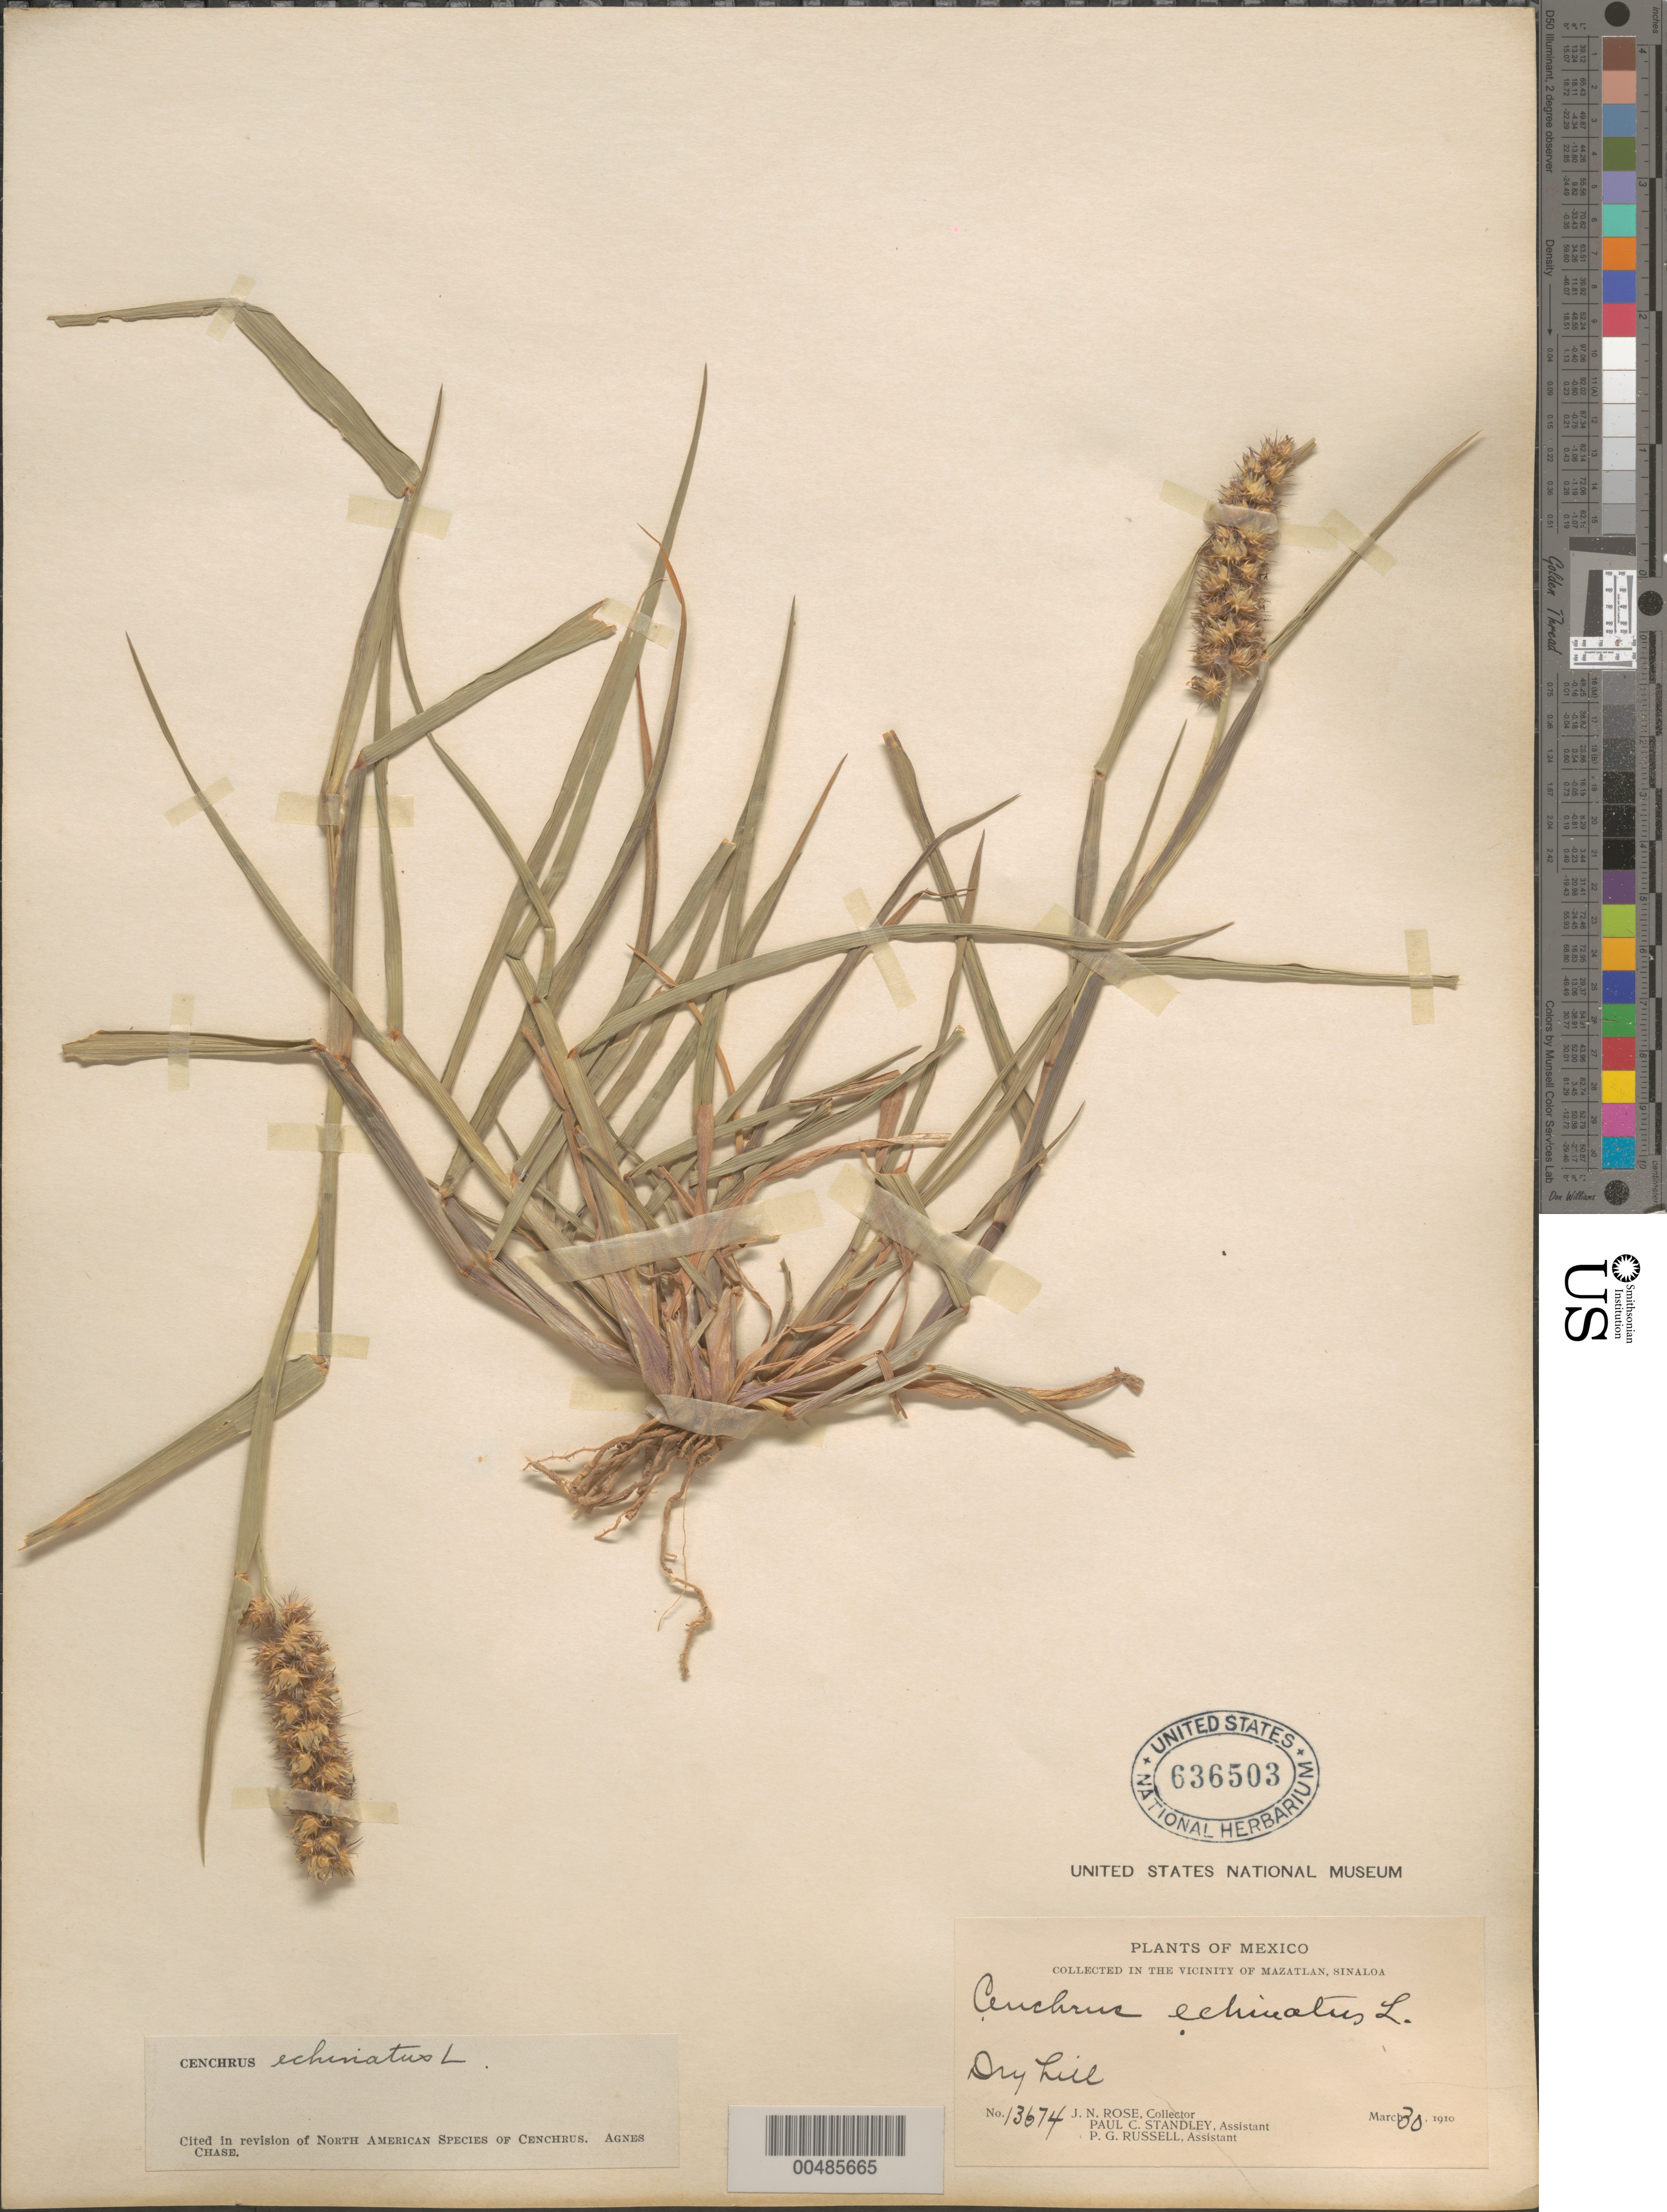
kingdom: Plantae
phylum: Tracheophyta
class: Liliopsida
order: Poales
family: Poaceae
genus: Cenchrus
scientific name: Cenchrus echinatus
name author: L.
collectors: J. N. Rose, P. C. Standley & P. G. Russell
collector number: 13674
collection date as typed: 30 Mar 1910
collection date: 1910-03-30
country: Mexico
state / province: Sinaloa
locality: Vicinity of Mazatlan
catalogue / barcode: US 636503